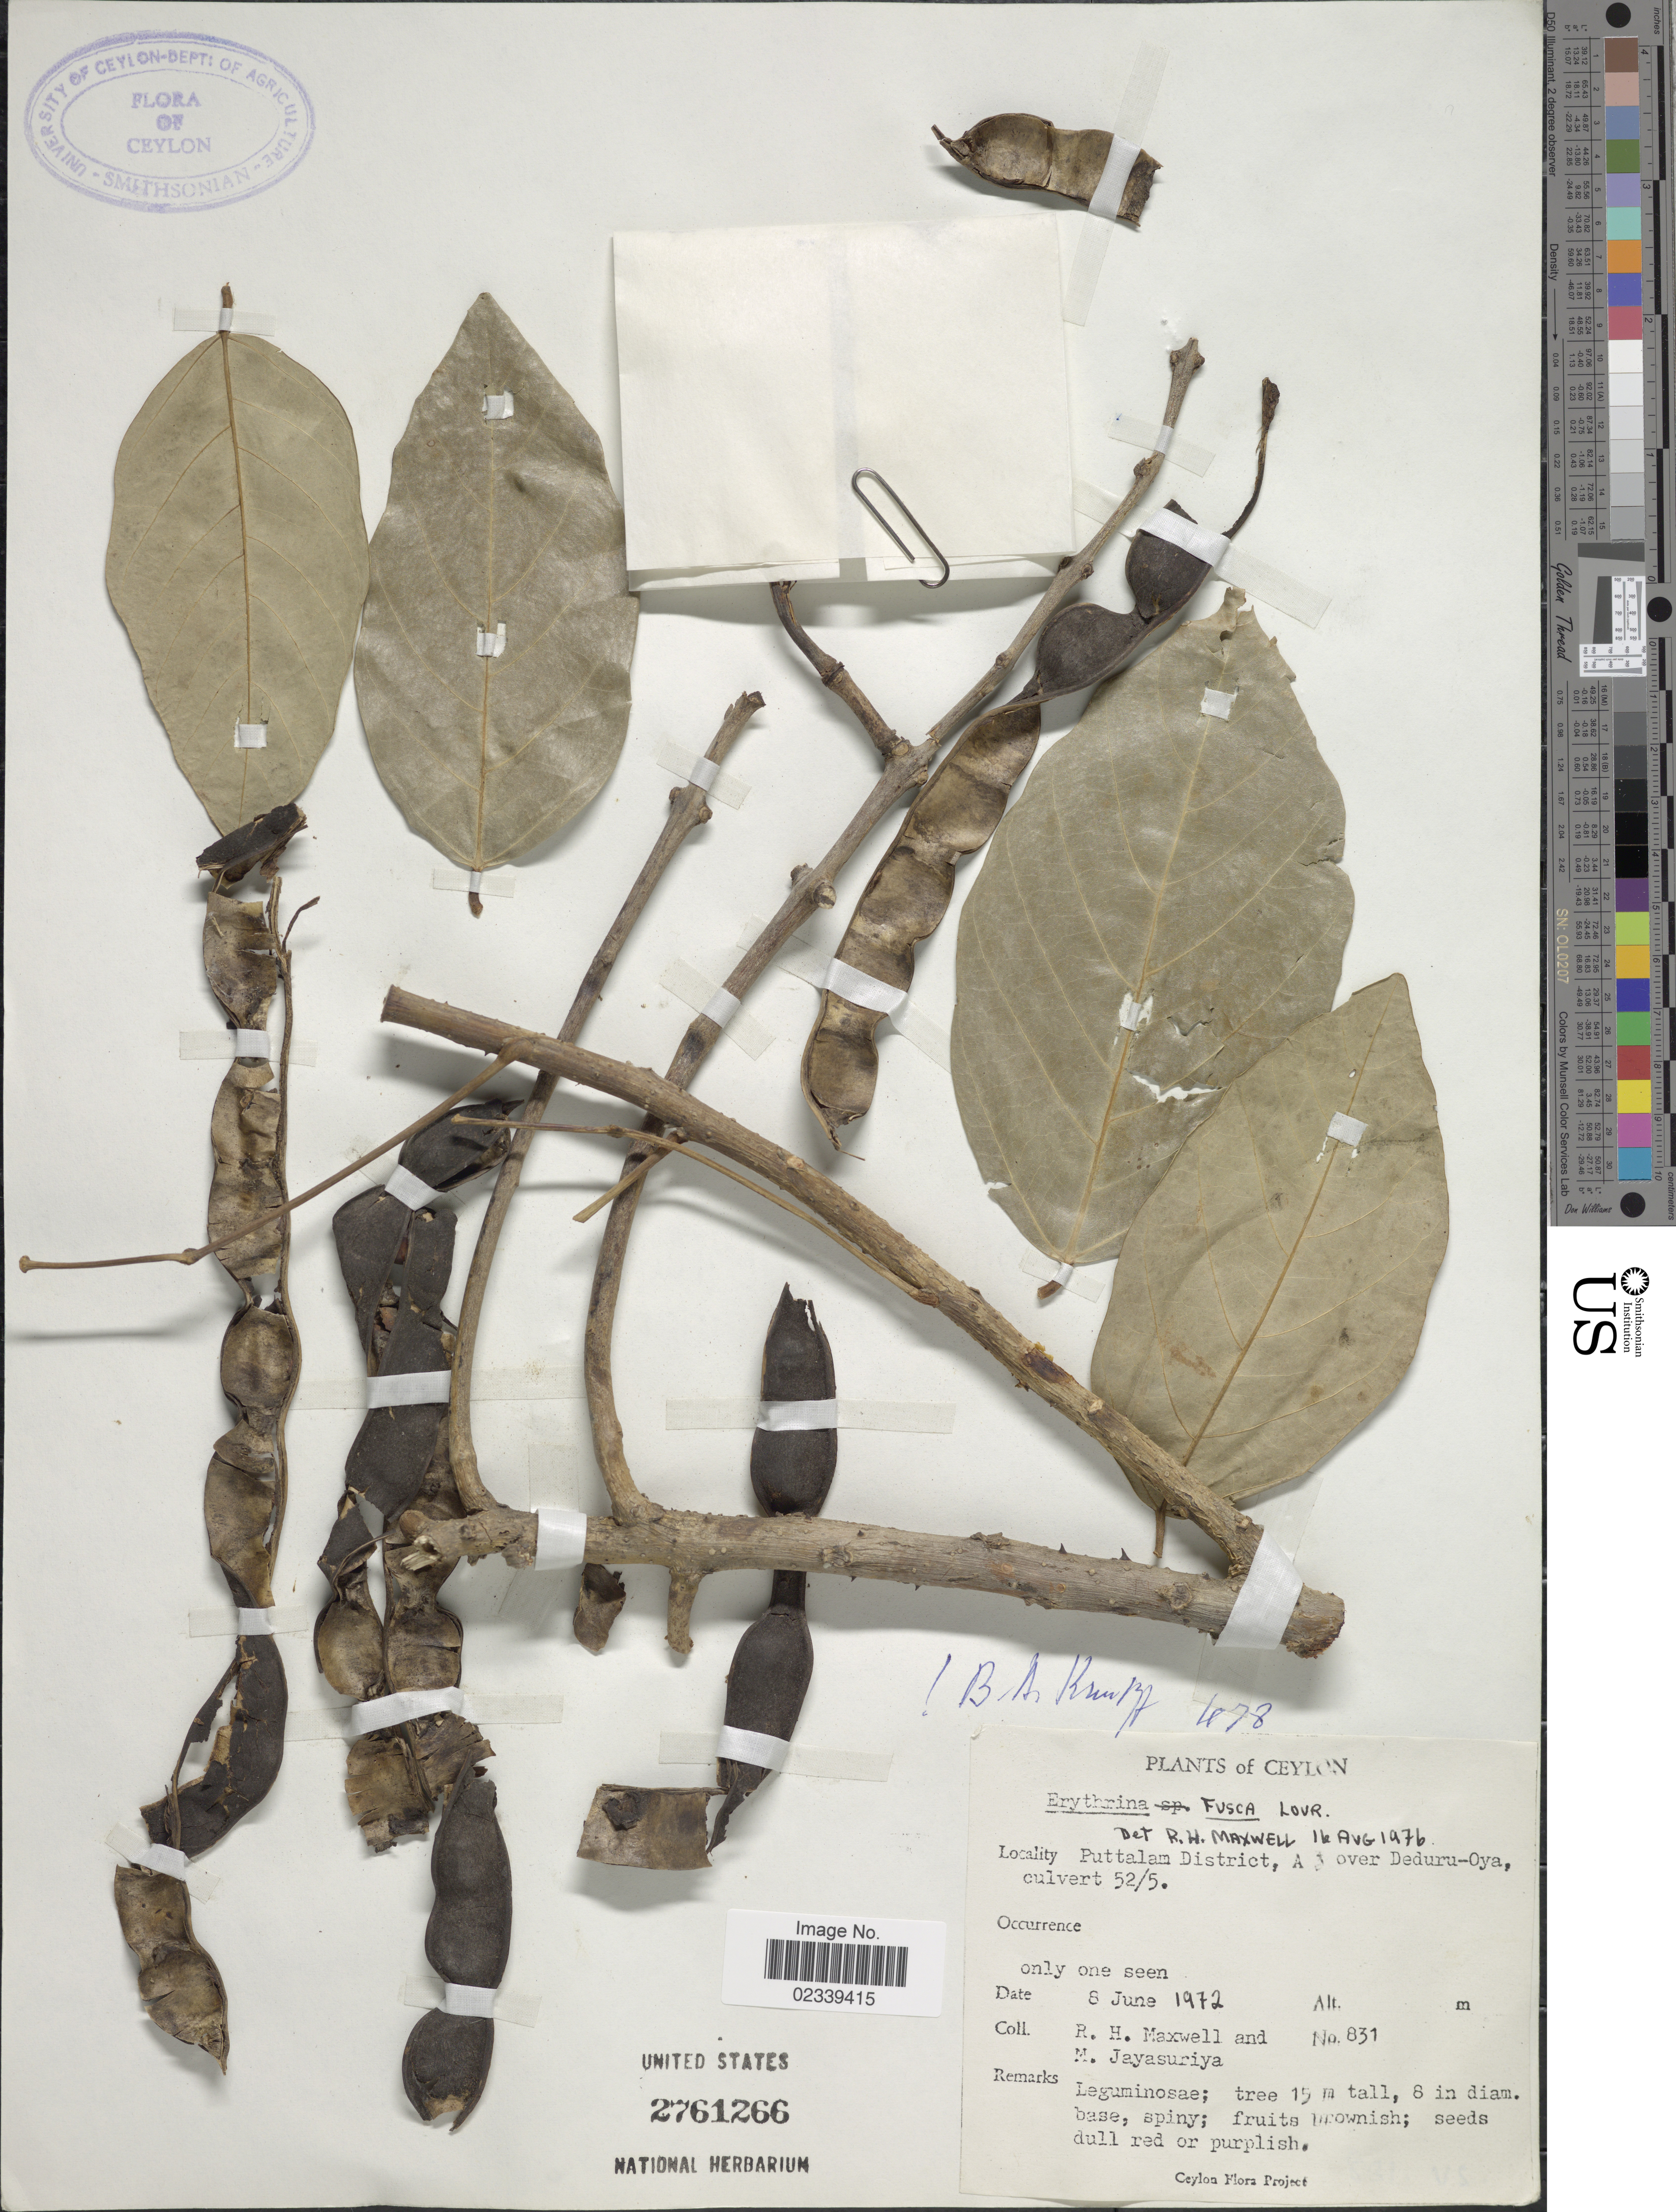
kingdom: Plantae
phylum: Tracheophyta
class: Magnoliopsida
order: Fabales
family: Fabaceae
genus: Erythrina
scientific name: Erythrina fusca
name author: Lour.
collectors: R. Maxwell & M. Jayasuriya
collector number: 831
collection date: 1972-06-08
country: Sri Lanka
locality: Ceylon, Puttalam District, A [illegible text] over Deduru-Oya, culvert 52/5.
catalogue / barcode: US 2761266